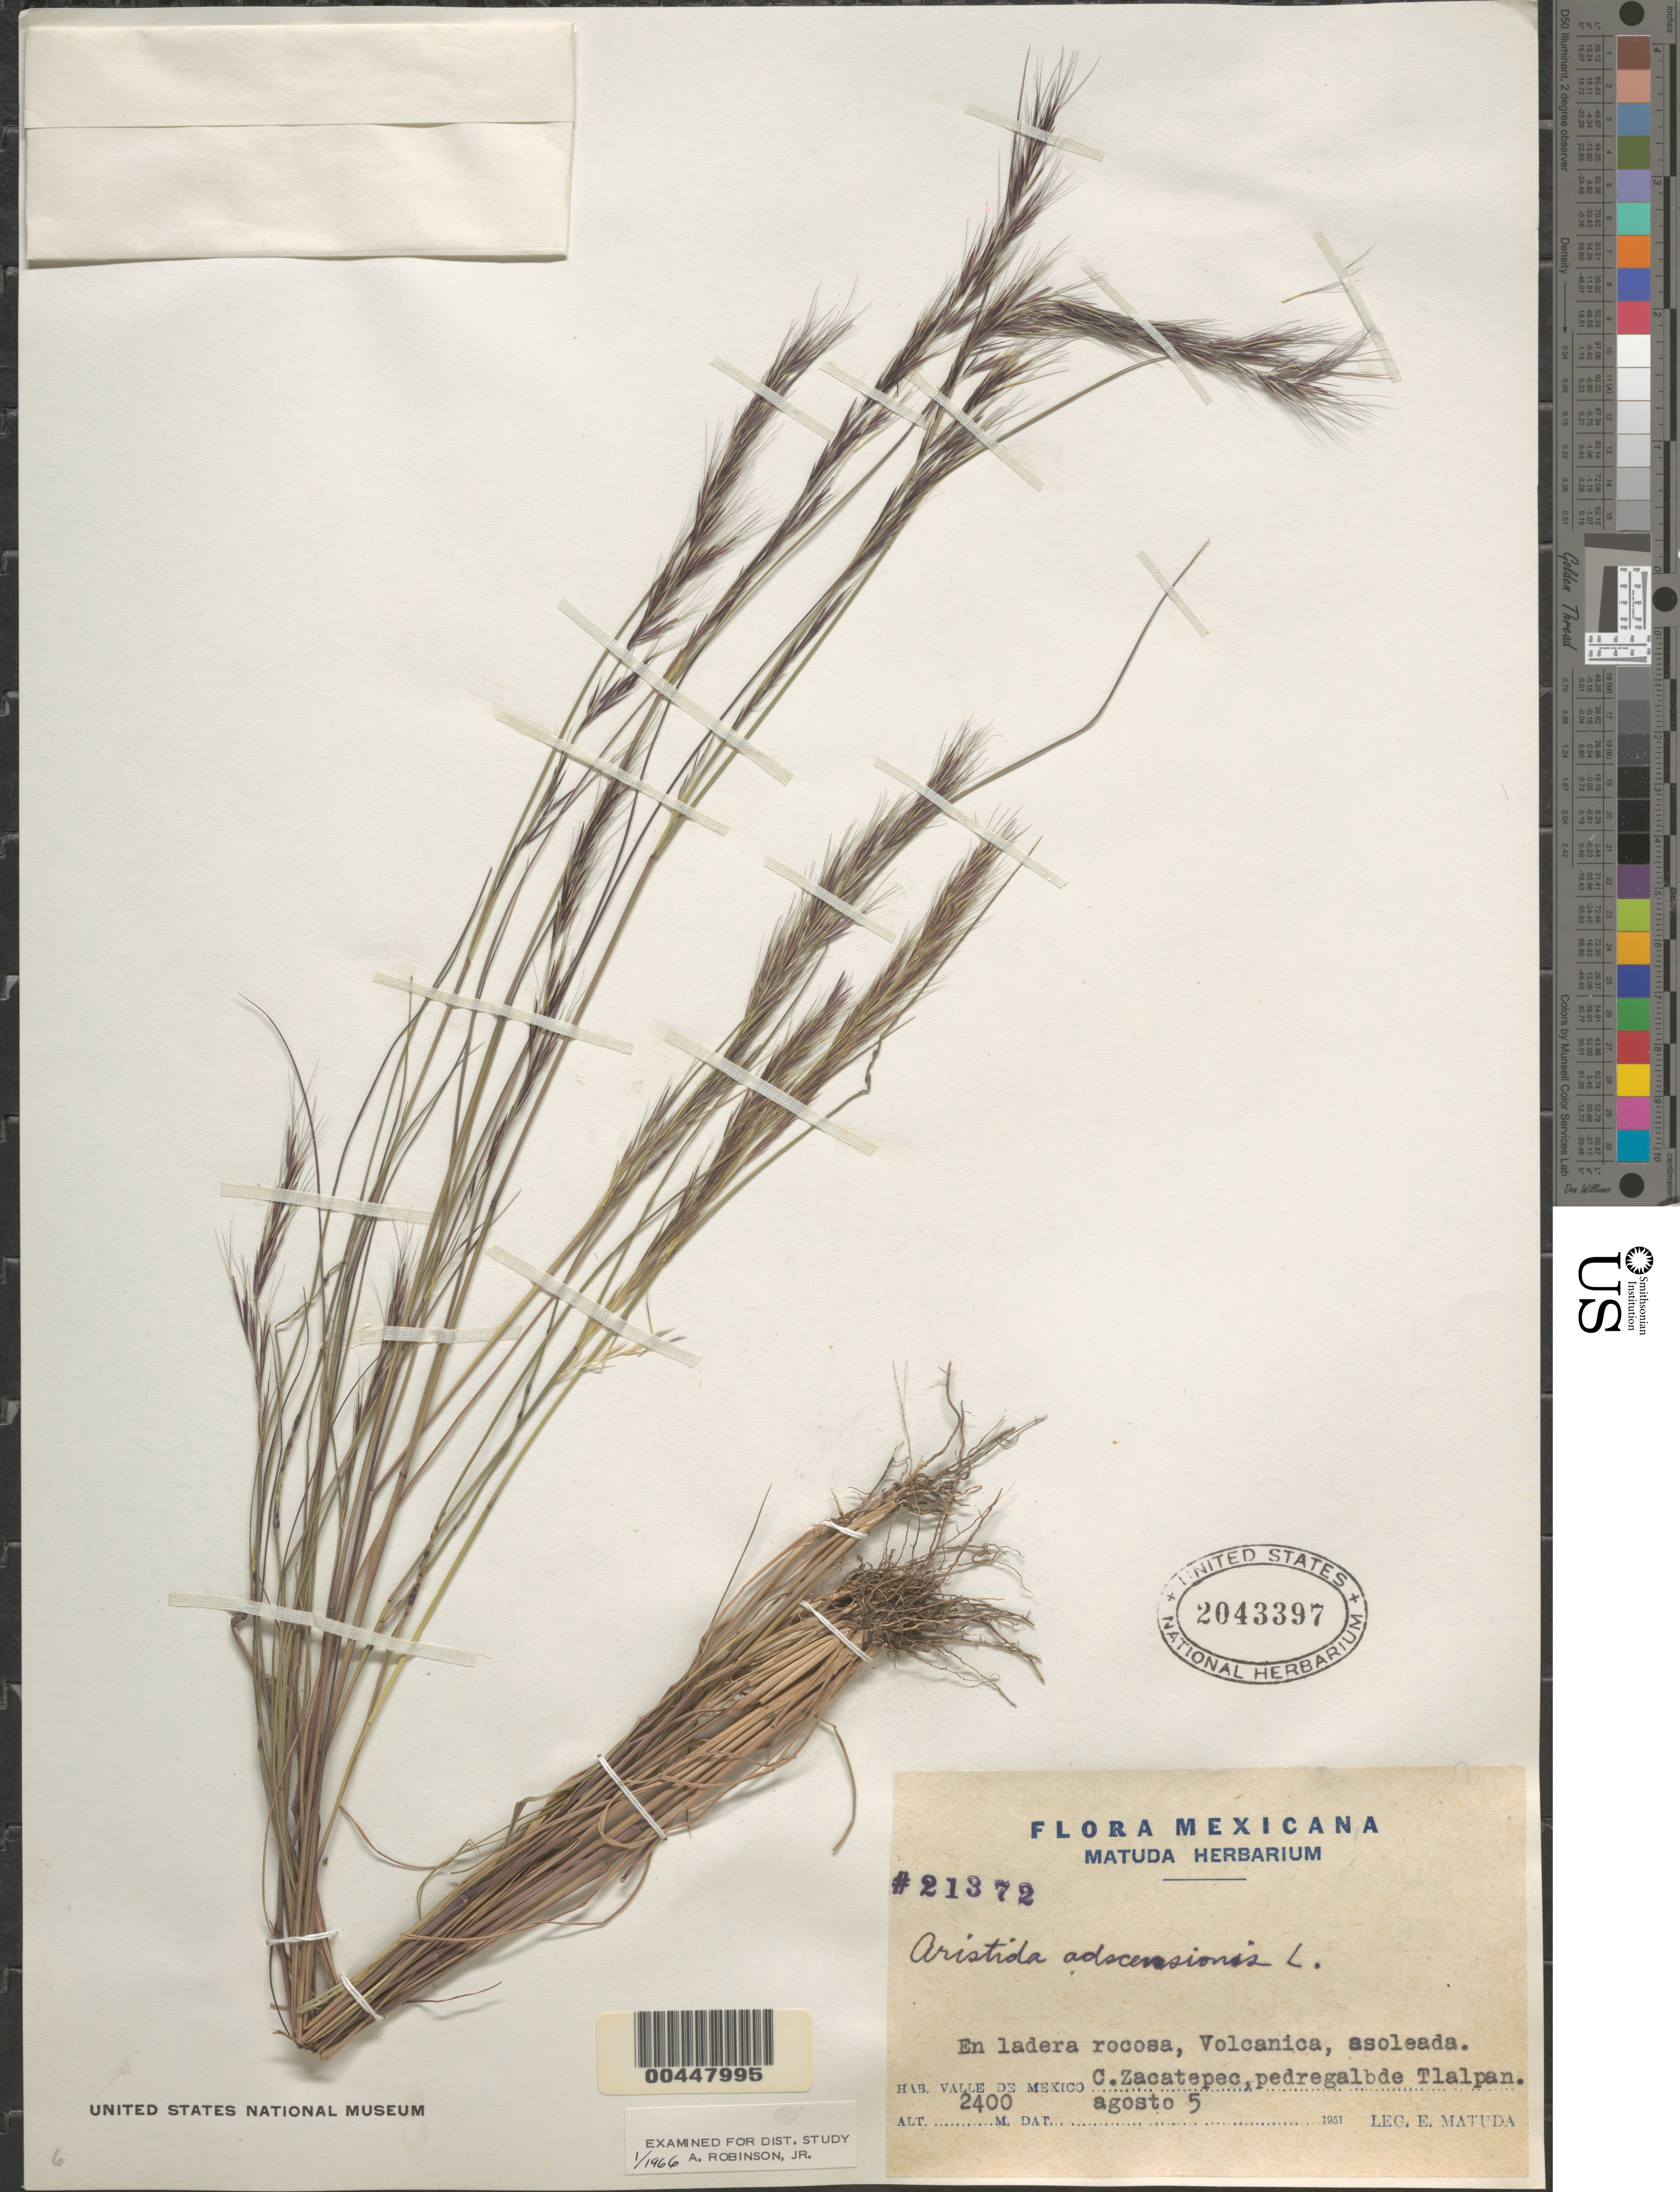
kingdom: Plantae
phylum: Tracheophyta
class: Liliopsida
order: Poales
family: Poaceae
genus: Aristida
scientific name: Aristida adscensionis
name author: L.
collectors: E. Matuda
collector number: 21372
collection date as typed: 5 Aug 1951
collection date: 1951-08-05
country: Mexico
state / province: México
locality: Valle de Mexico, C. Zacatepec, pedregal de Tlalpan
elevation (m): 2400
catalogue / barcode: US 2043397